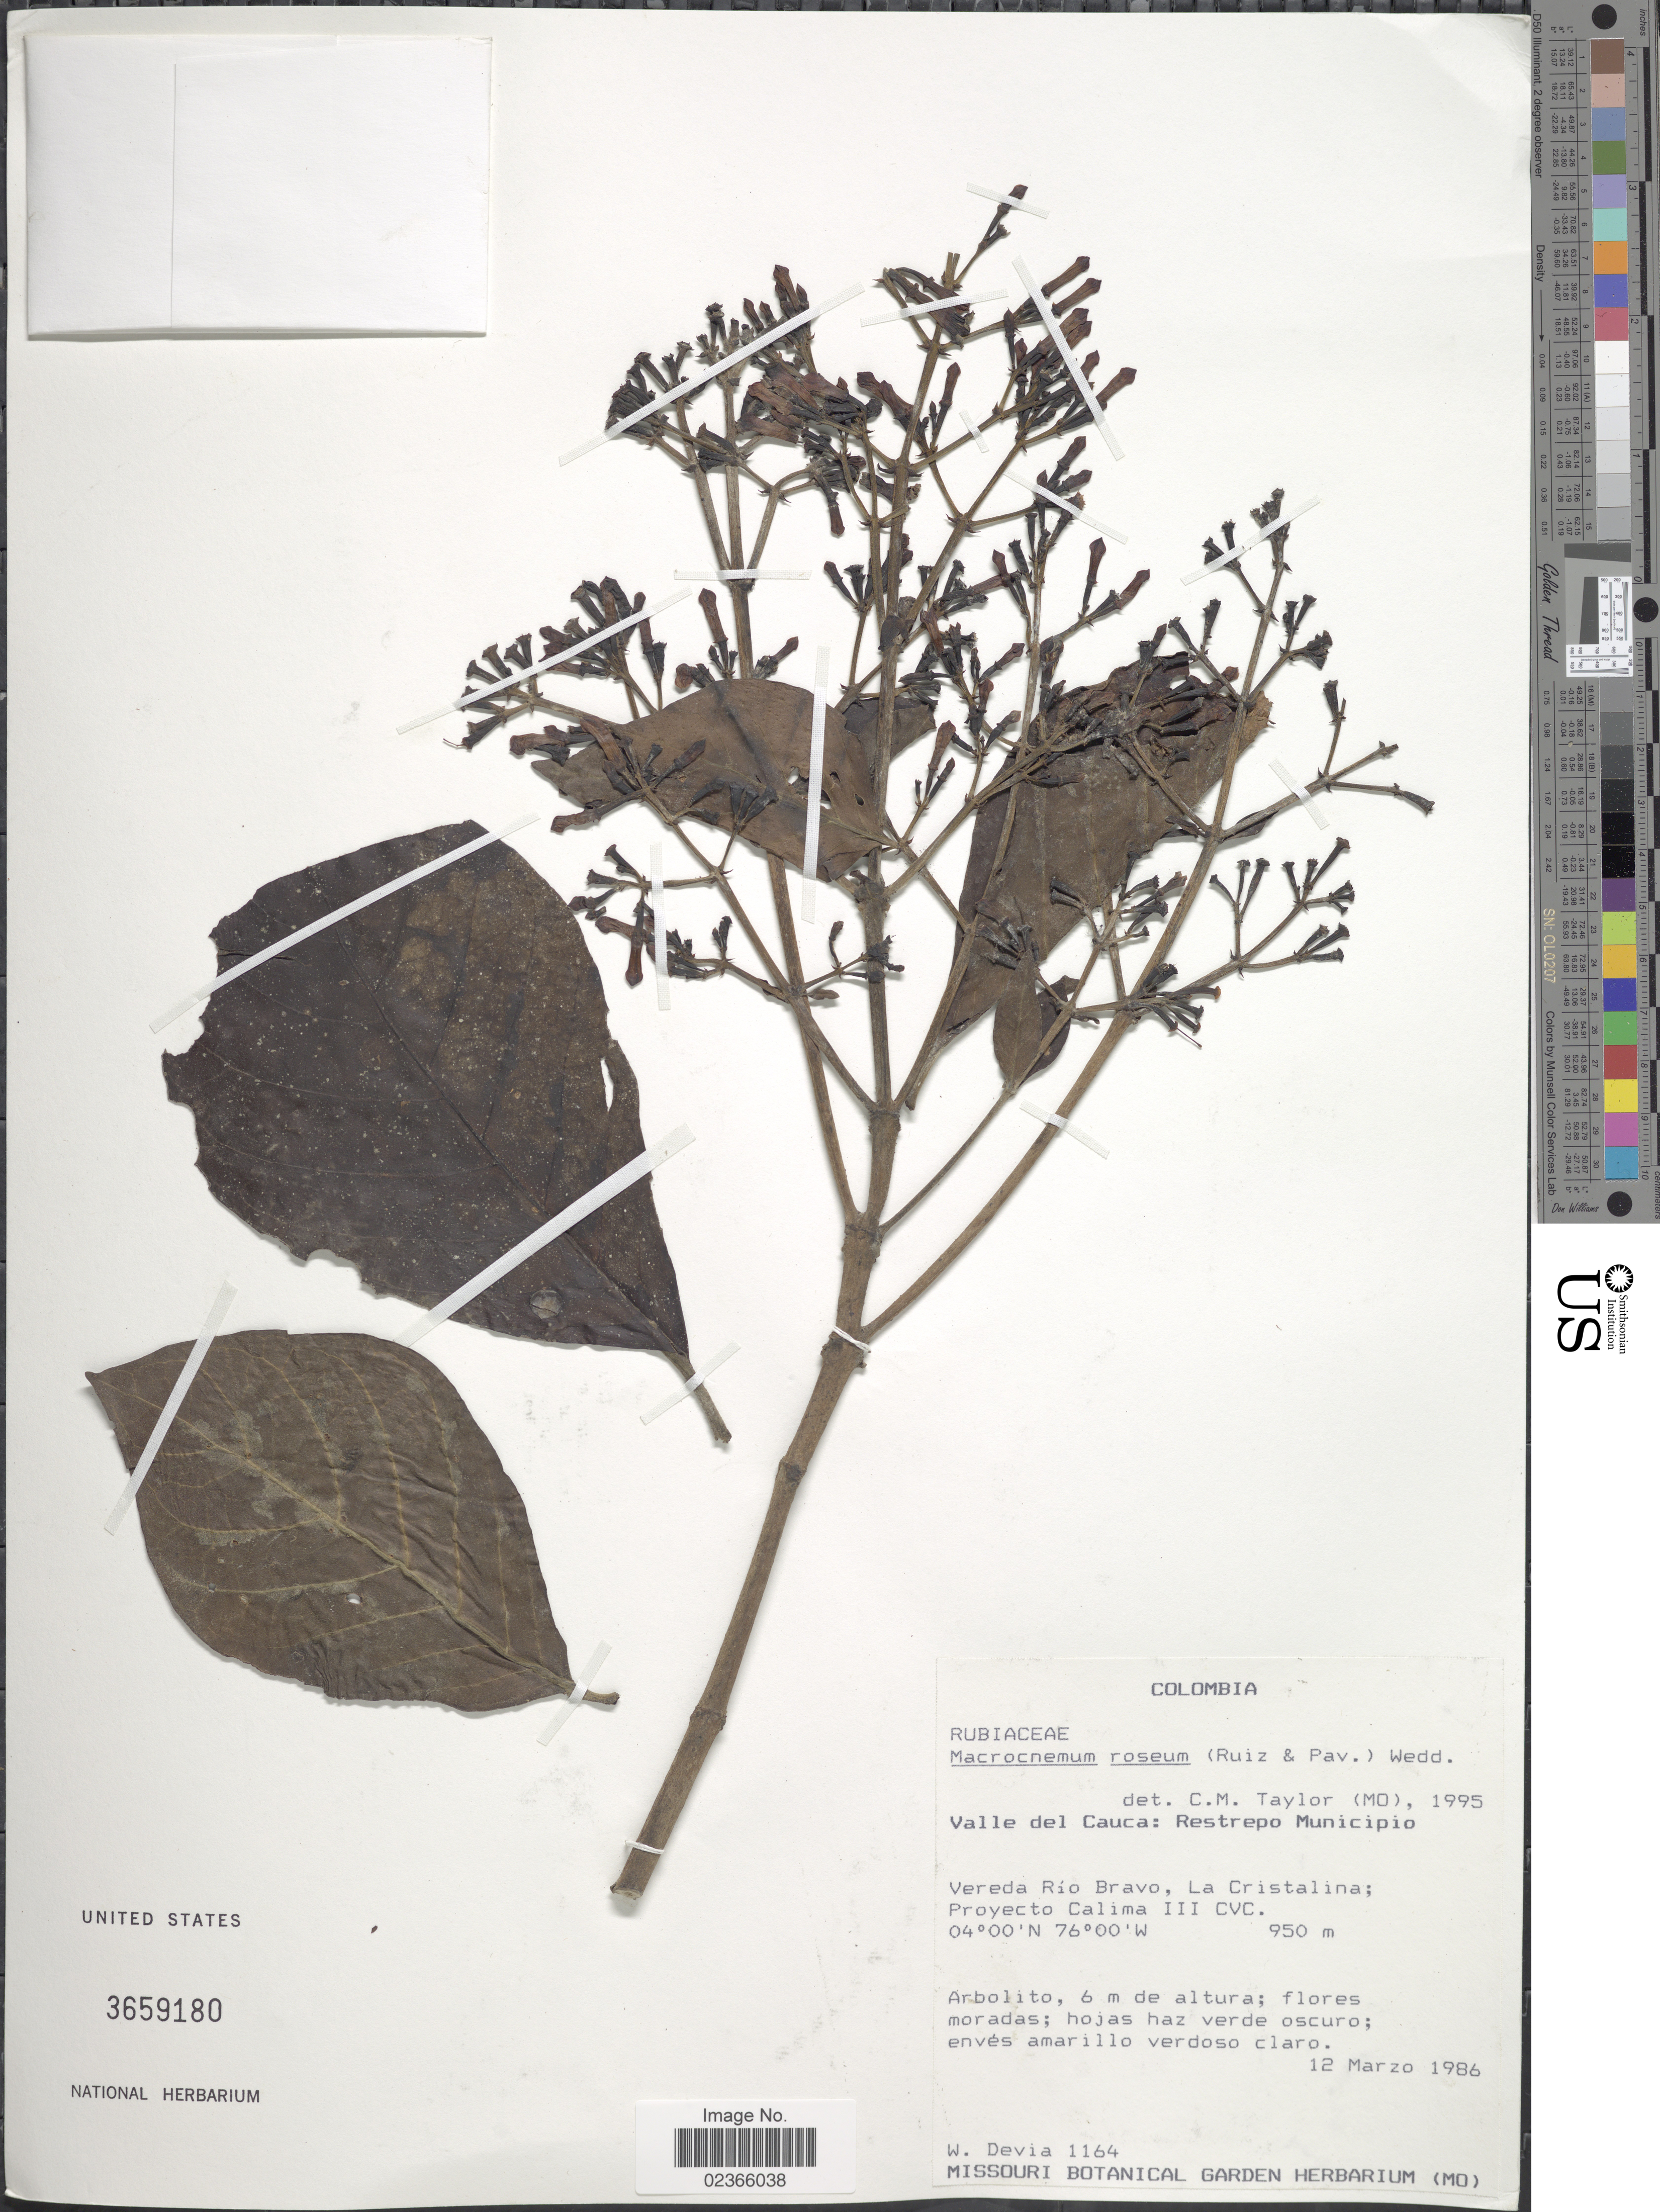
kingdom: Plantae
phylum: Tracheophyta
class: Magnoliopsida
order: Gentianales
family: Rubiaceae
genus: Macrocnemum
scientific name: Macrocnemum roseum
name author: Wedd.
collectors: W. Devia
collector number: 1164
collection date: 1986-03-12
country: Colombia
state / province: Valle del Cauca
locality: Valle del Cauca: Restrepo Municipio. Vereda Rio Bravo, La Cristalina; Proyecto Calima III CVC.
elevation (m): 950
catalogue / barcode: US 3659180